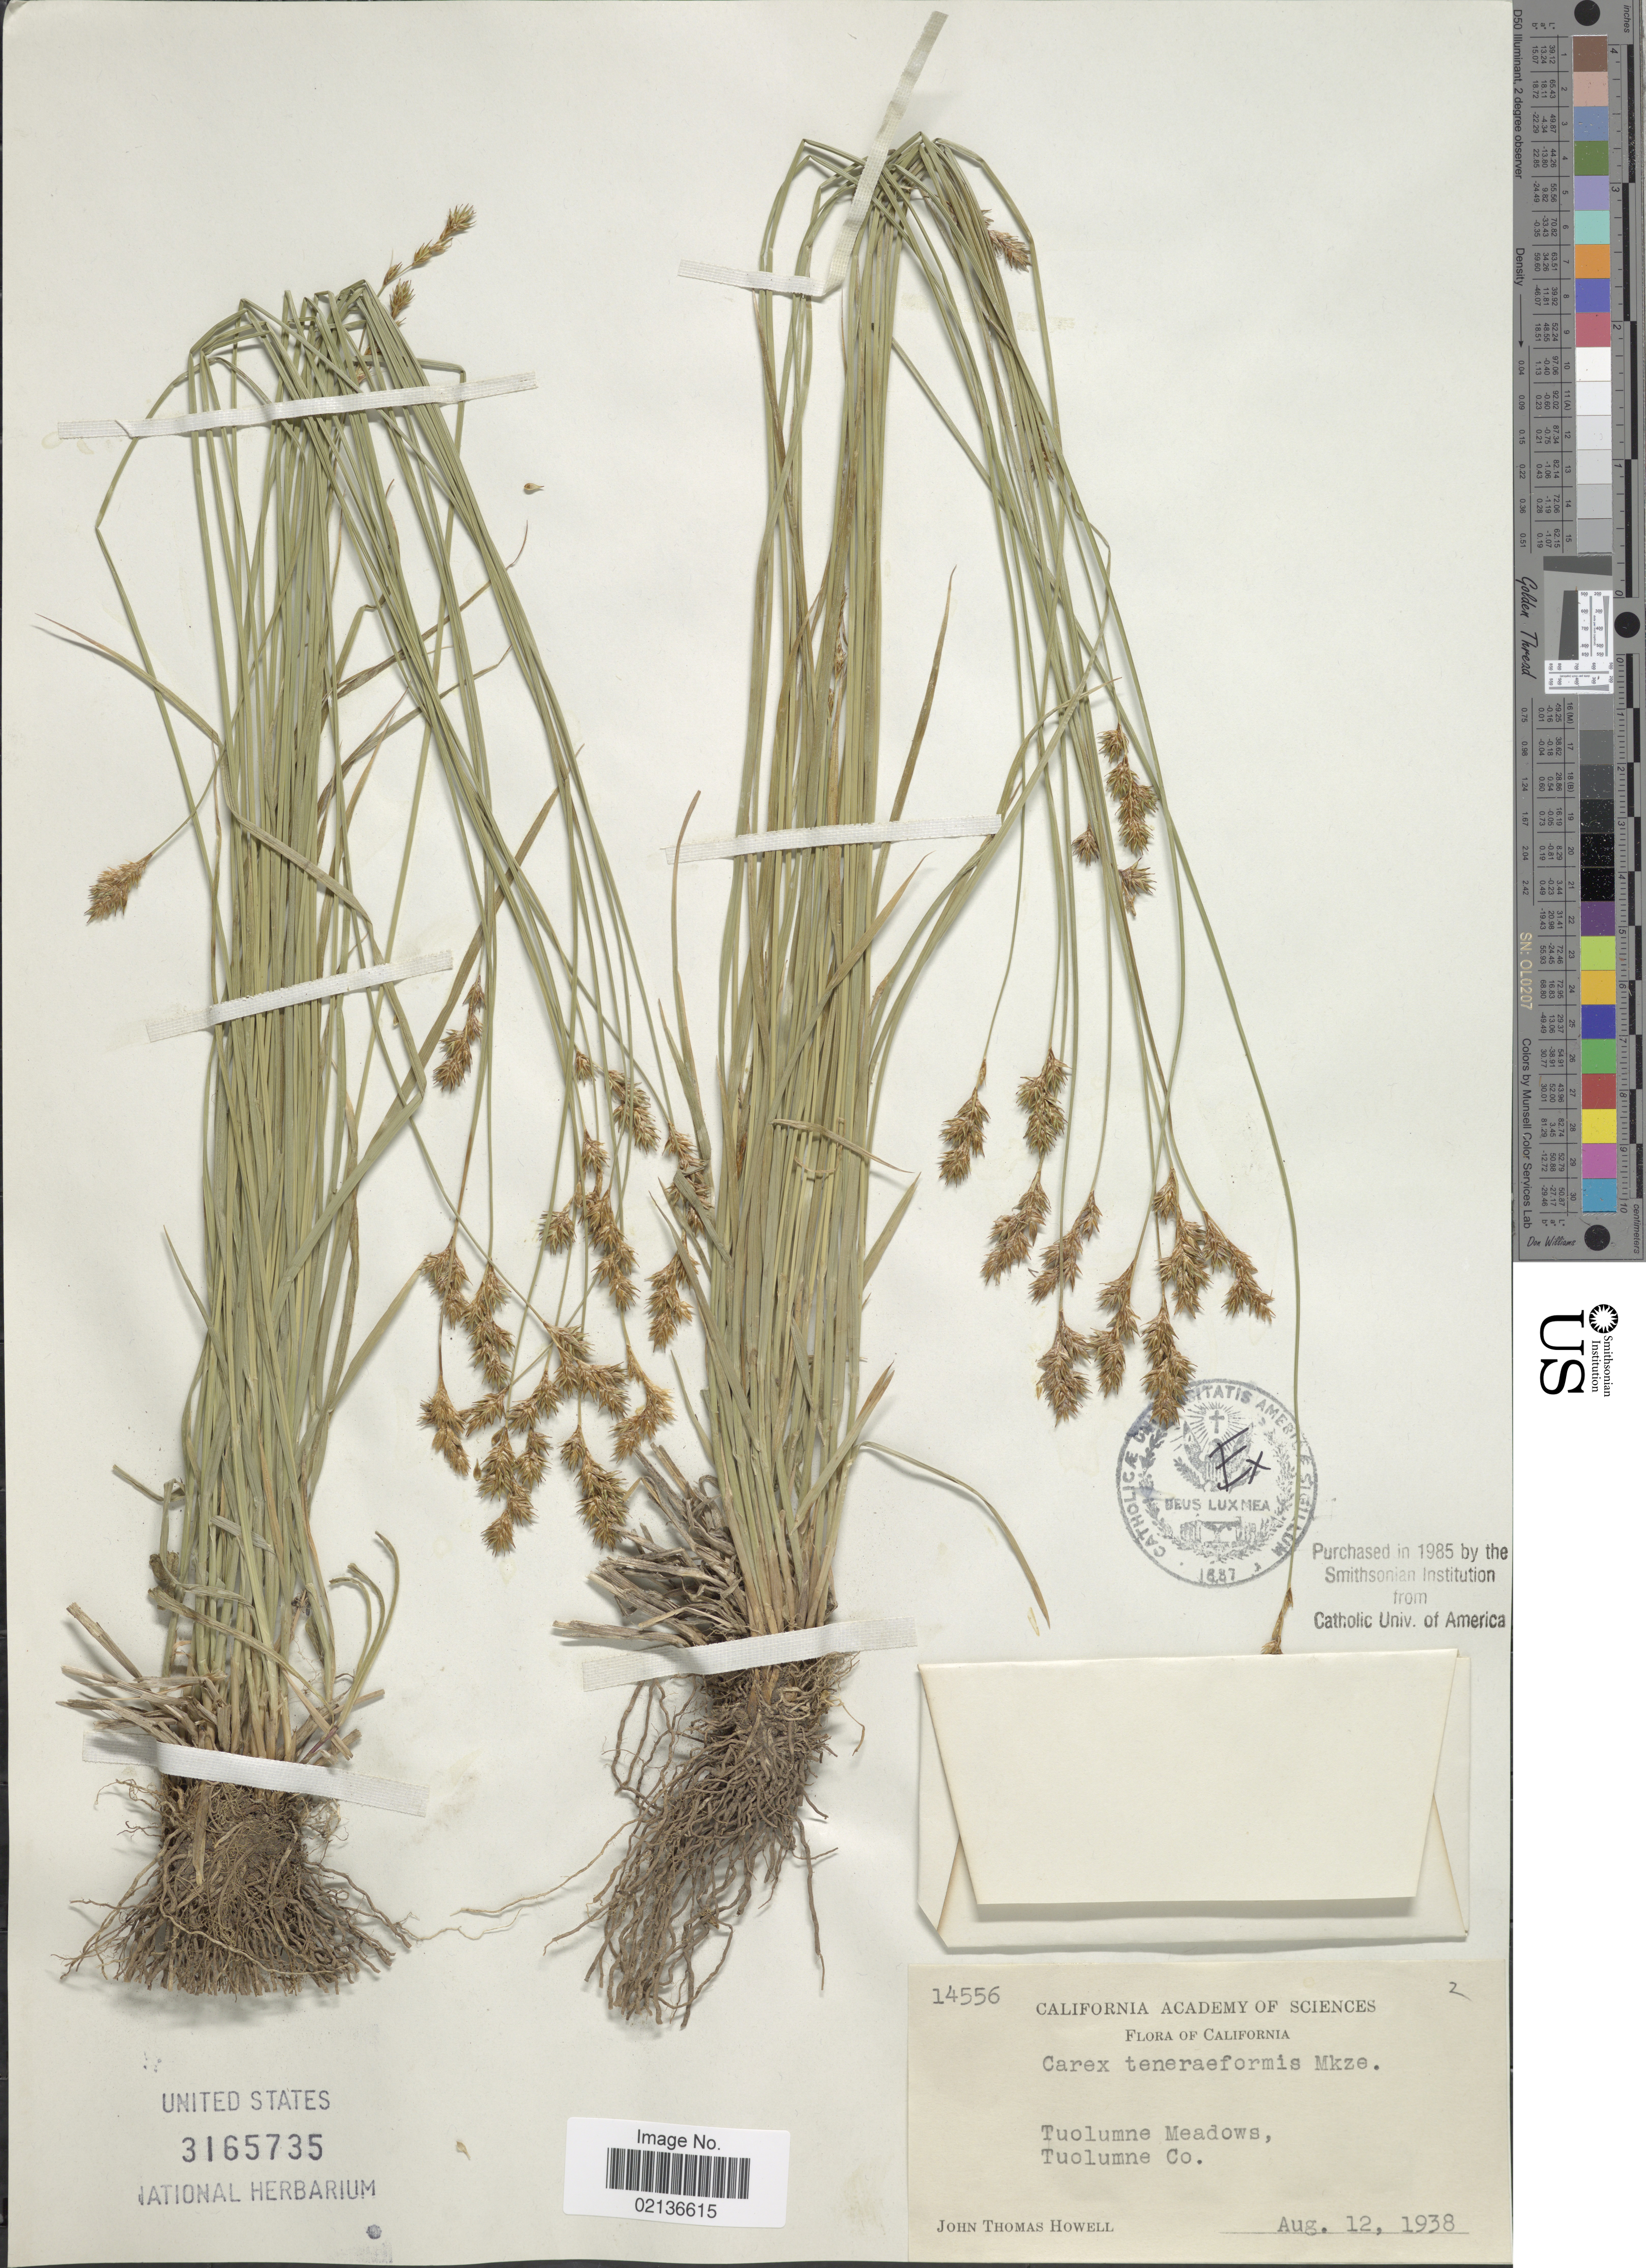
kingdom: Plantae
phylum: Tracheophyta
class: Liliopsida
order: Poales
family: Cyperaceae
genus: Carex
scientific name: Carex subfusca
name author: W. Boott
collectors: J. T. Howell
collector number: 14556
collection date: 1938-08-12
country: United States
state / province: California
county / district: Tuolumne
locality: Tuolumne Meadows, Tuolumne Co.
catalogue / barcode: US 3165735